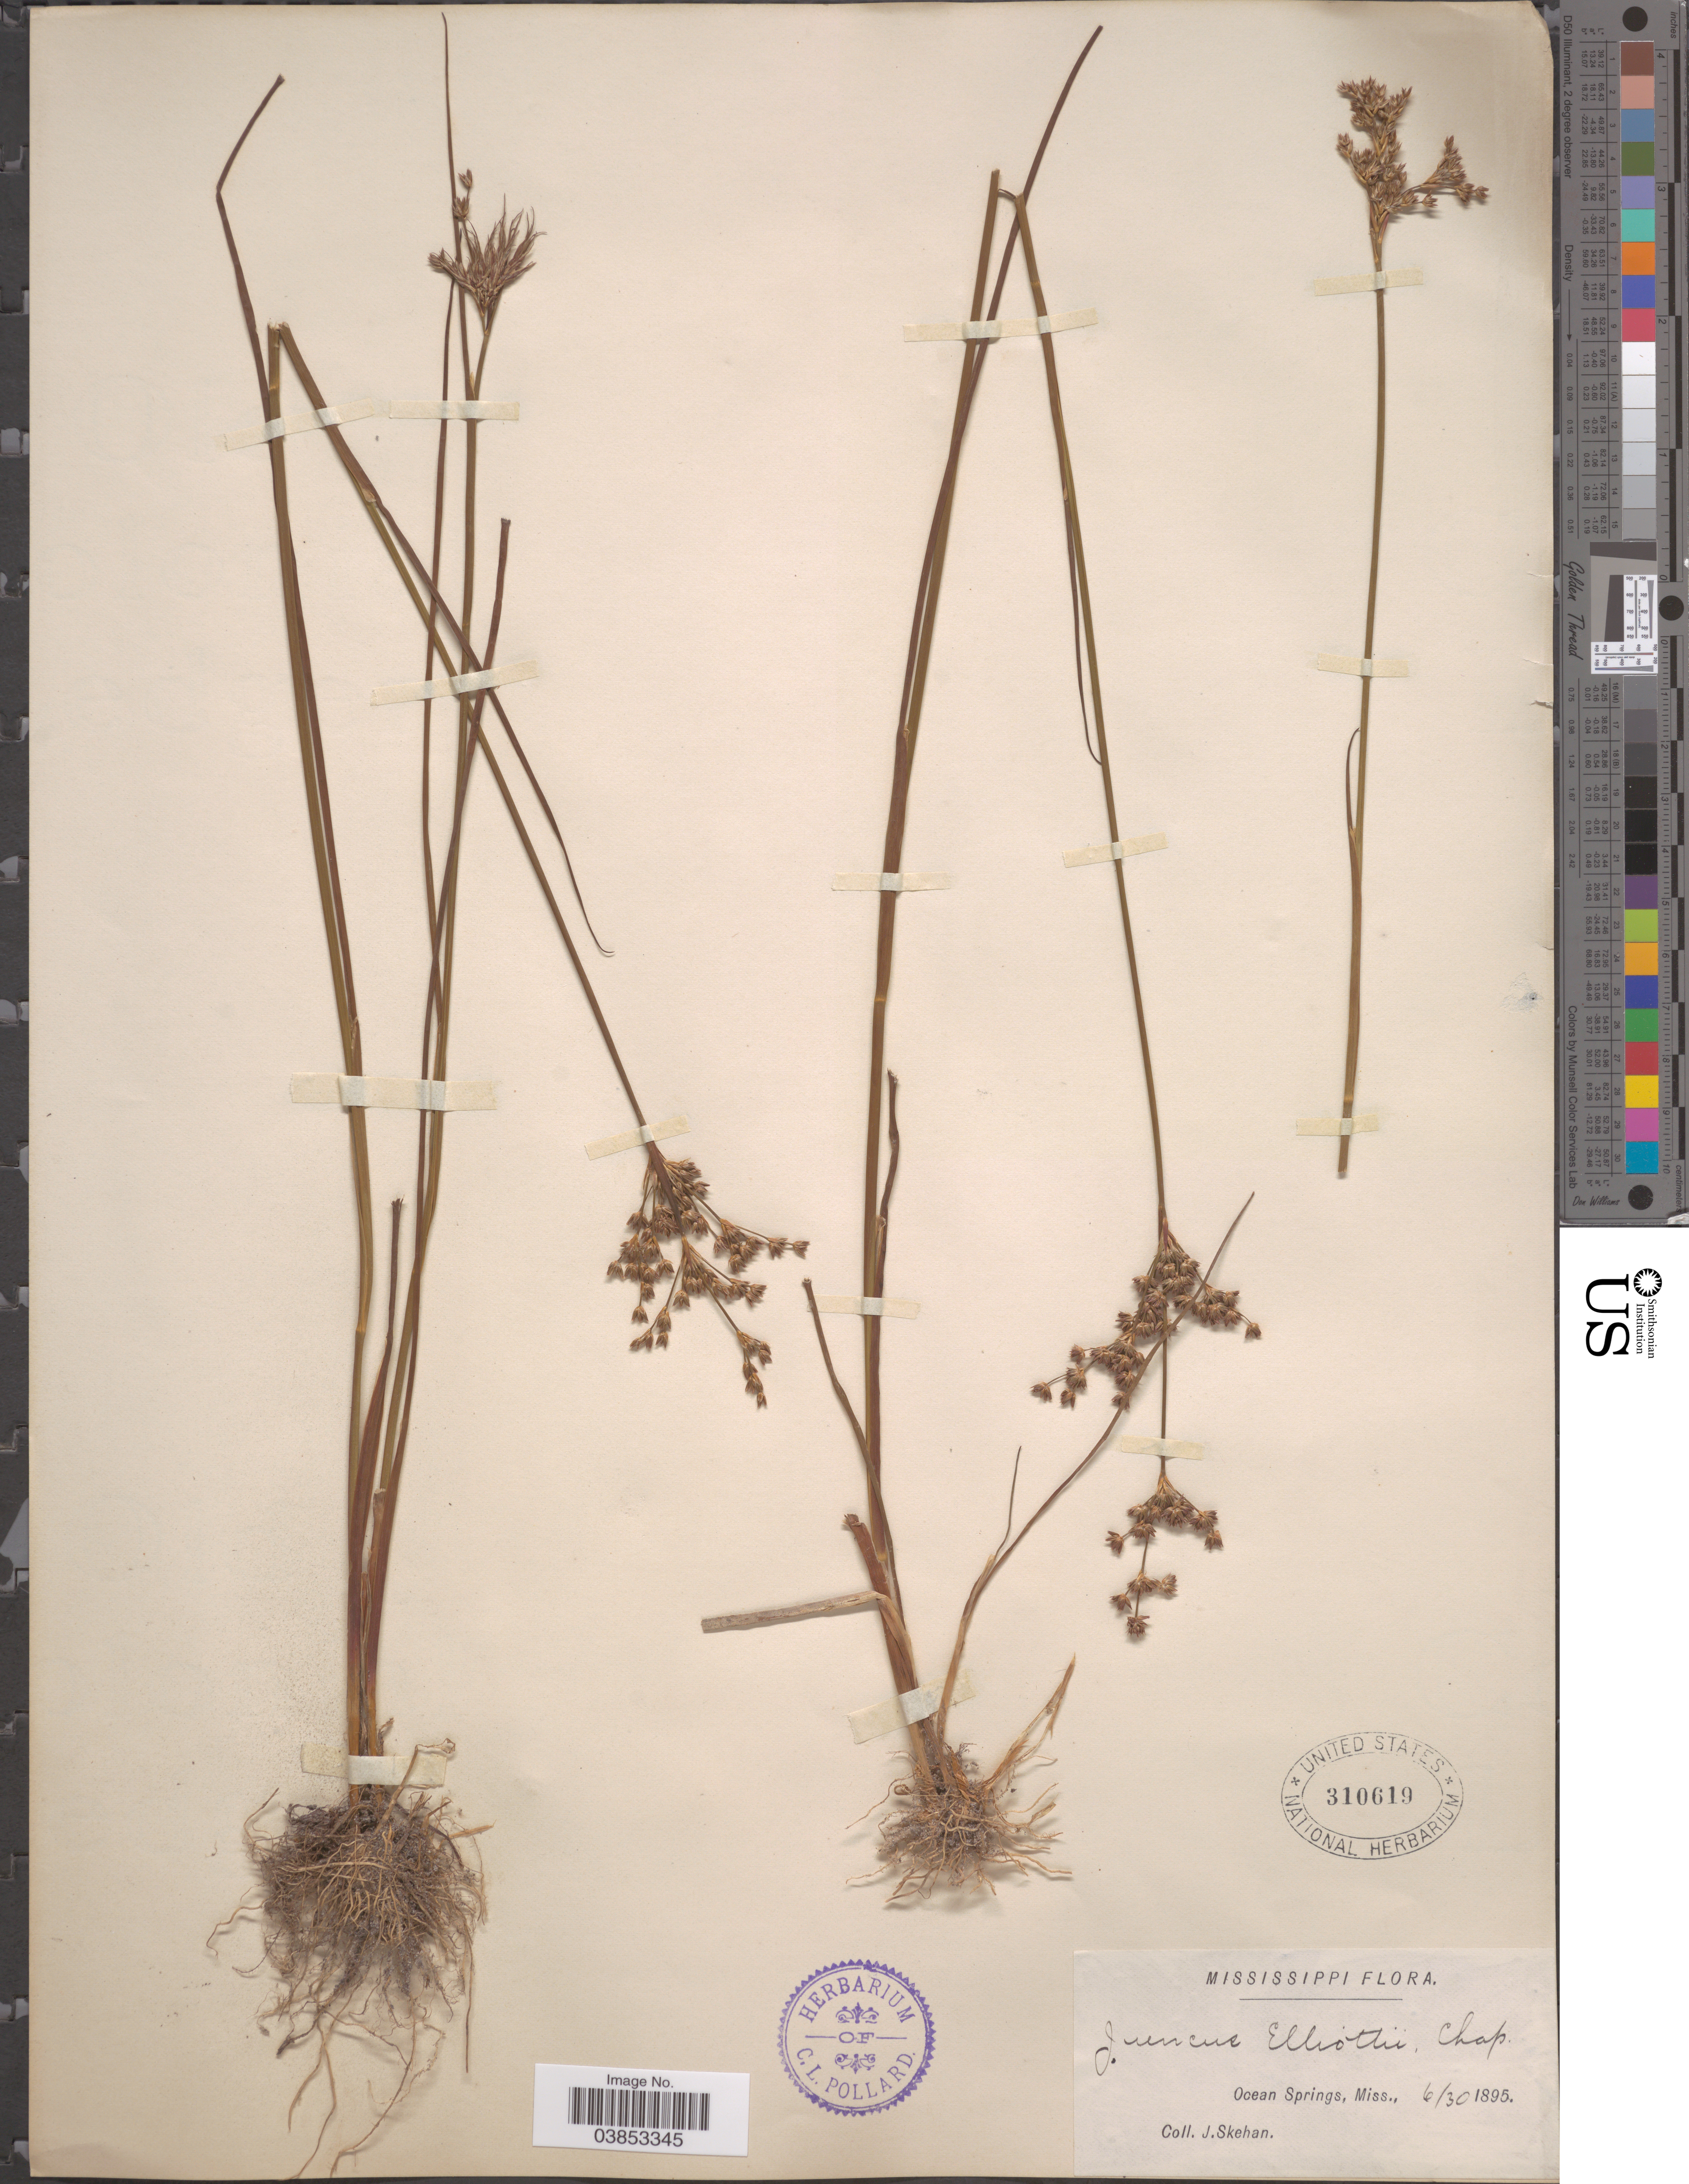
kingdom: Plantae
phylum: Tracheophyta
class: Liliopsida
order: Poales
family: Juncaceae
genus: Juncus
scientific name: Juncus elliottii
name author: Chapm.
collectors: J. Skehan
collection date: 1895-06-30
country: United States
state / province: Mississippi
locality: Ocean Springs.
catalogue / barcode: US 310619